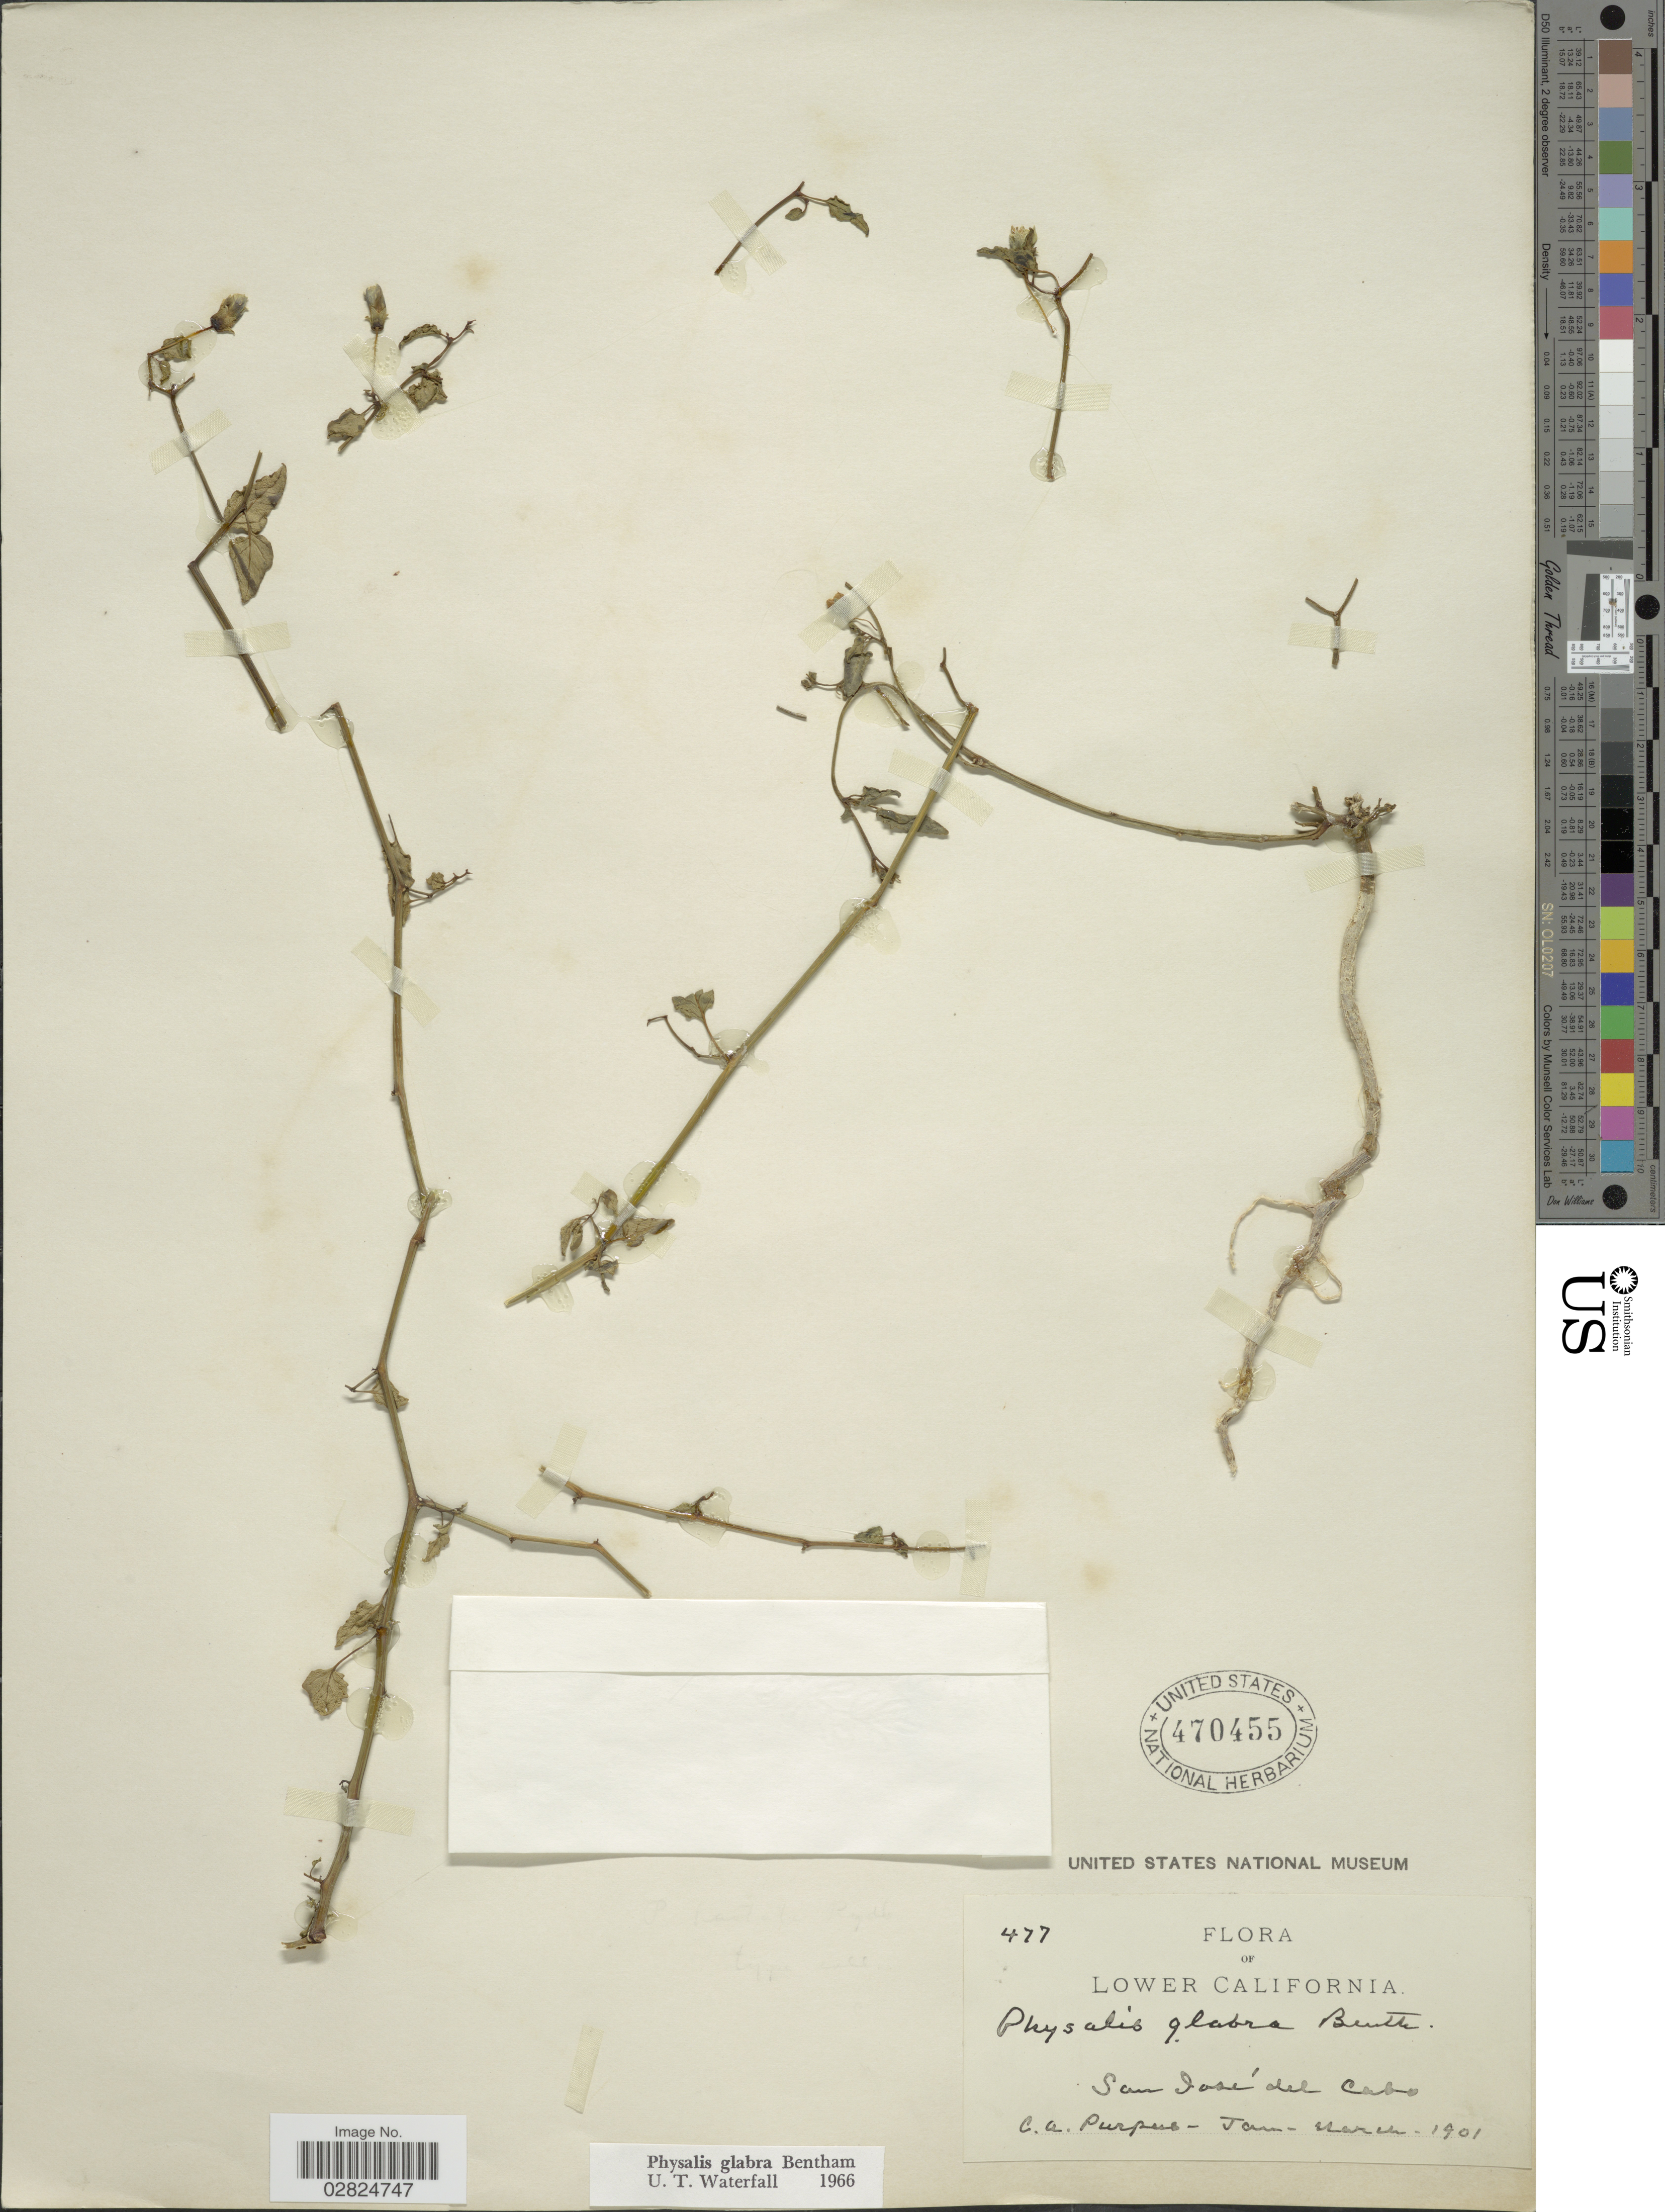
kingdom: Plantae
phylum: Tracheophyta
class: Magnoliopsida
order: Solanales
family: Solanaceae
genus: Physalis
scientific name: Physalis glabra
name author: Benth.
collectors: C. A. Purpus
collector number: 477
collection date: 1901-01/1901-03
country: Mexico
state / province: Baja California Sur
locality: Lower California. san José del Cabo.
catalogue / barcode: US 470455